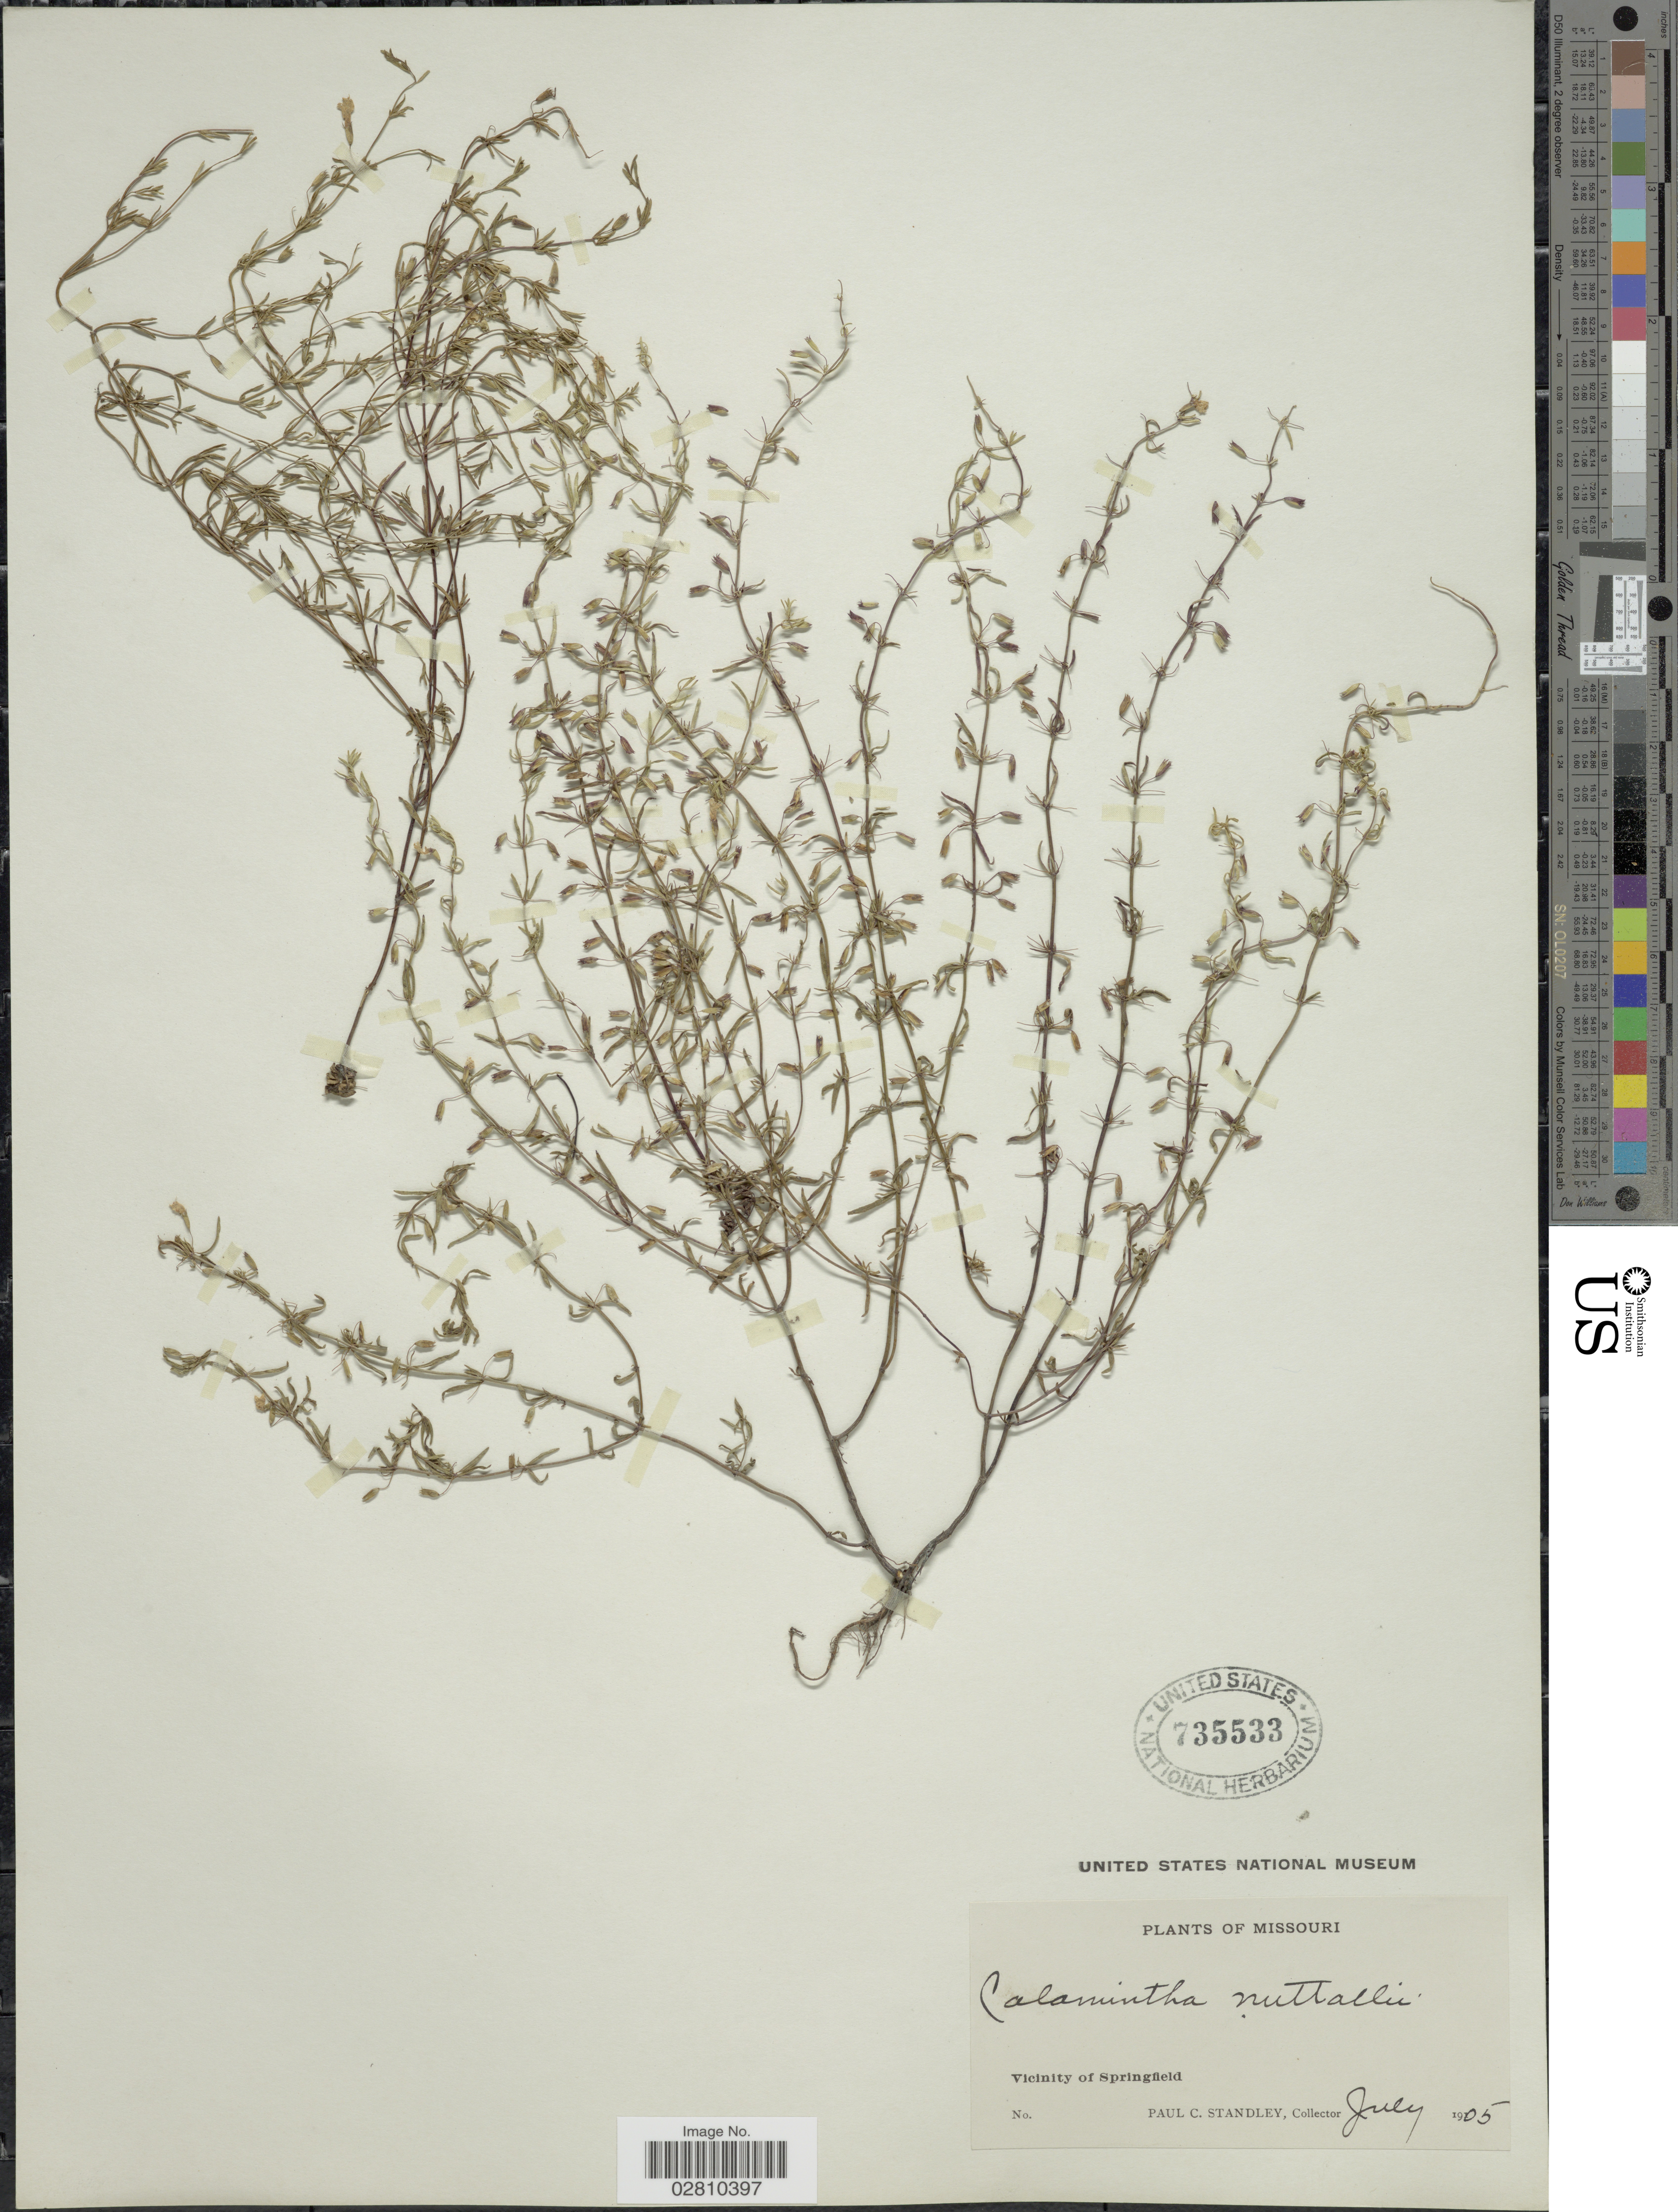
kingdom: Plantae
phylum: Tracheophyta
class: Magnoliopsida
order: Lamiales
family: Lamiaceae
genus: Clinopodium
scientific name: Clinopodium glabrum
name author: (Nutt.) Kuntze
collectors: P. C. Standley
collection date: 1905-07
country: United States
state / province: Missouri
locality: Vicinity of Springfield.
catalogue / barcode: US 735533